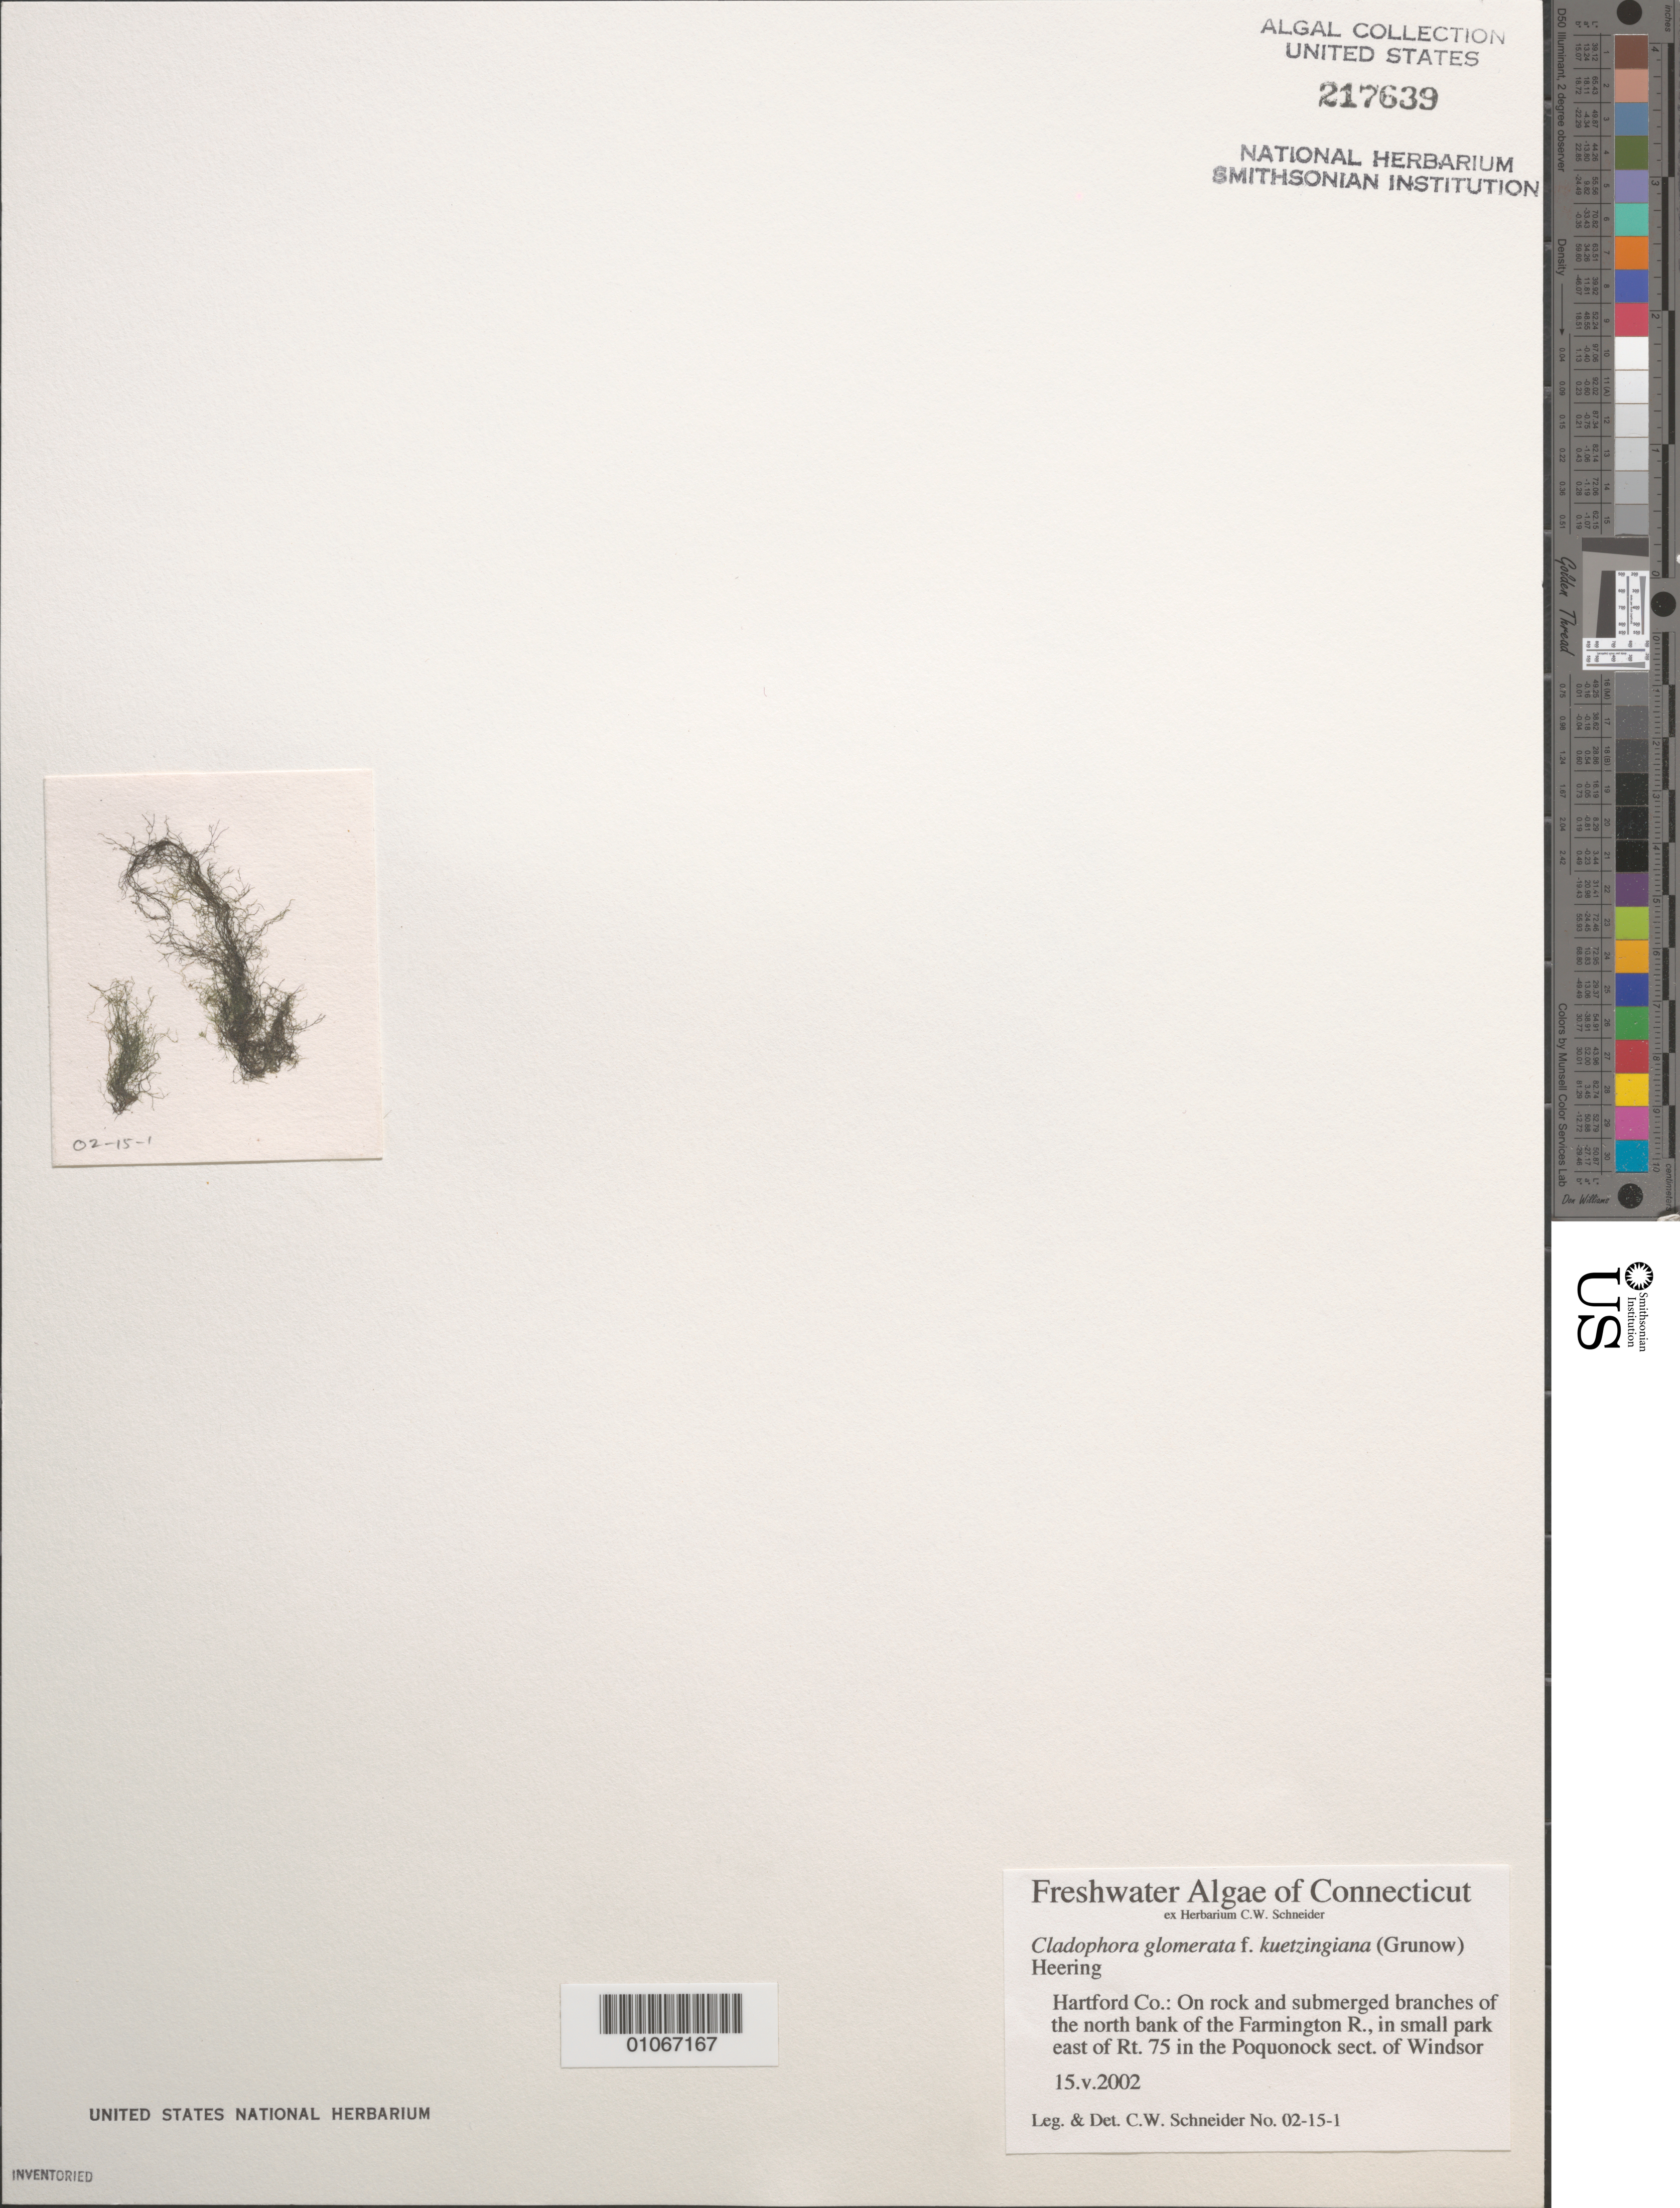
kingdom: Plantae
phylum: Chlorophyta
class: Ulvophyceae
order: Cladophorales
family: Cladophoraceae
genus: Cladophora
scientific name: Cladophora glomerata f. kuetzingiana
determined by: Schneider, C. W.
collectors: C. W. Schneider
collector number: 02-15-1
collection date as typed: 15 May 2002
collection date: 2002-05-15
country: United States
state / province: Connecticut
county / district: Hartford County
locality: North bank of Farmington River, in small park east of Route 75 in Poquonock sect. of Windsor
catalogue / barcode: US 217639